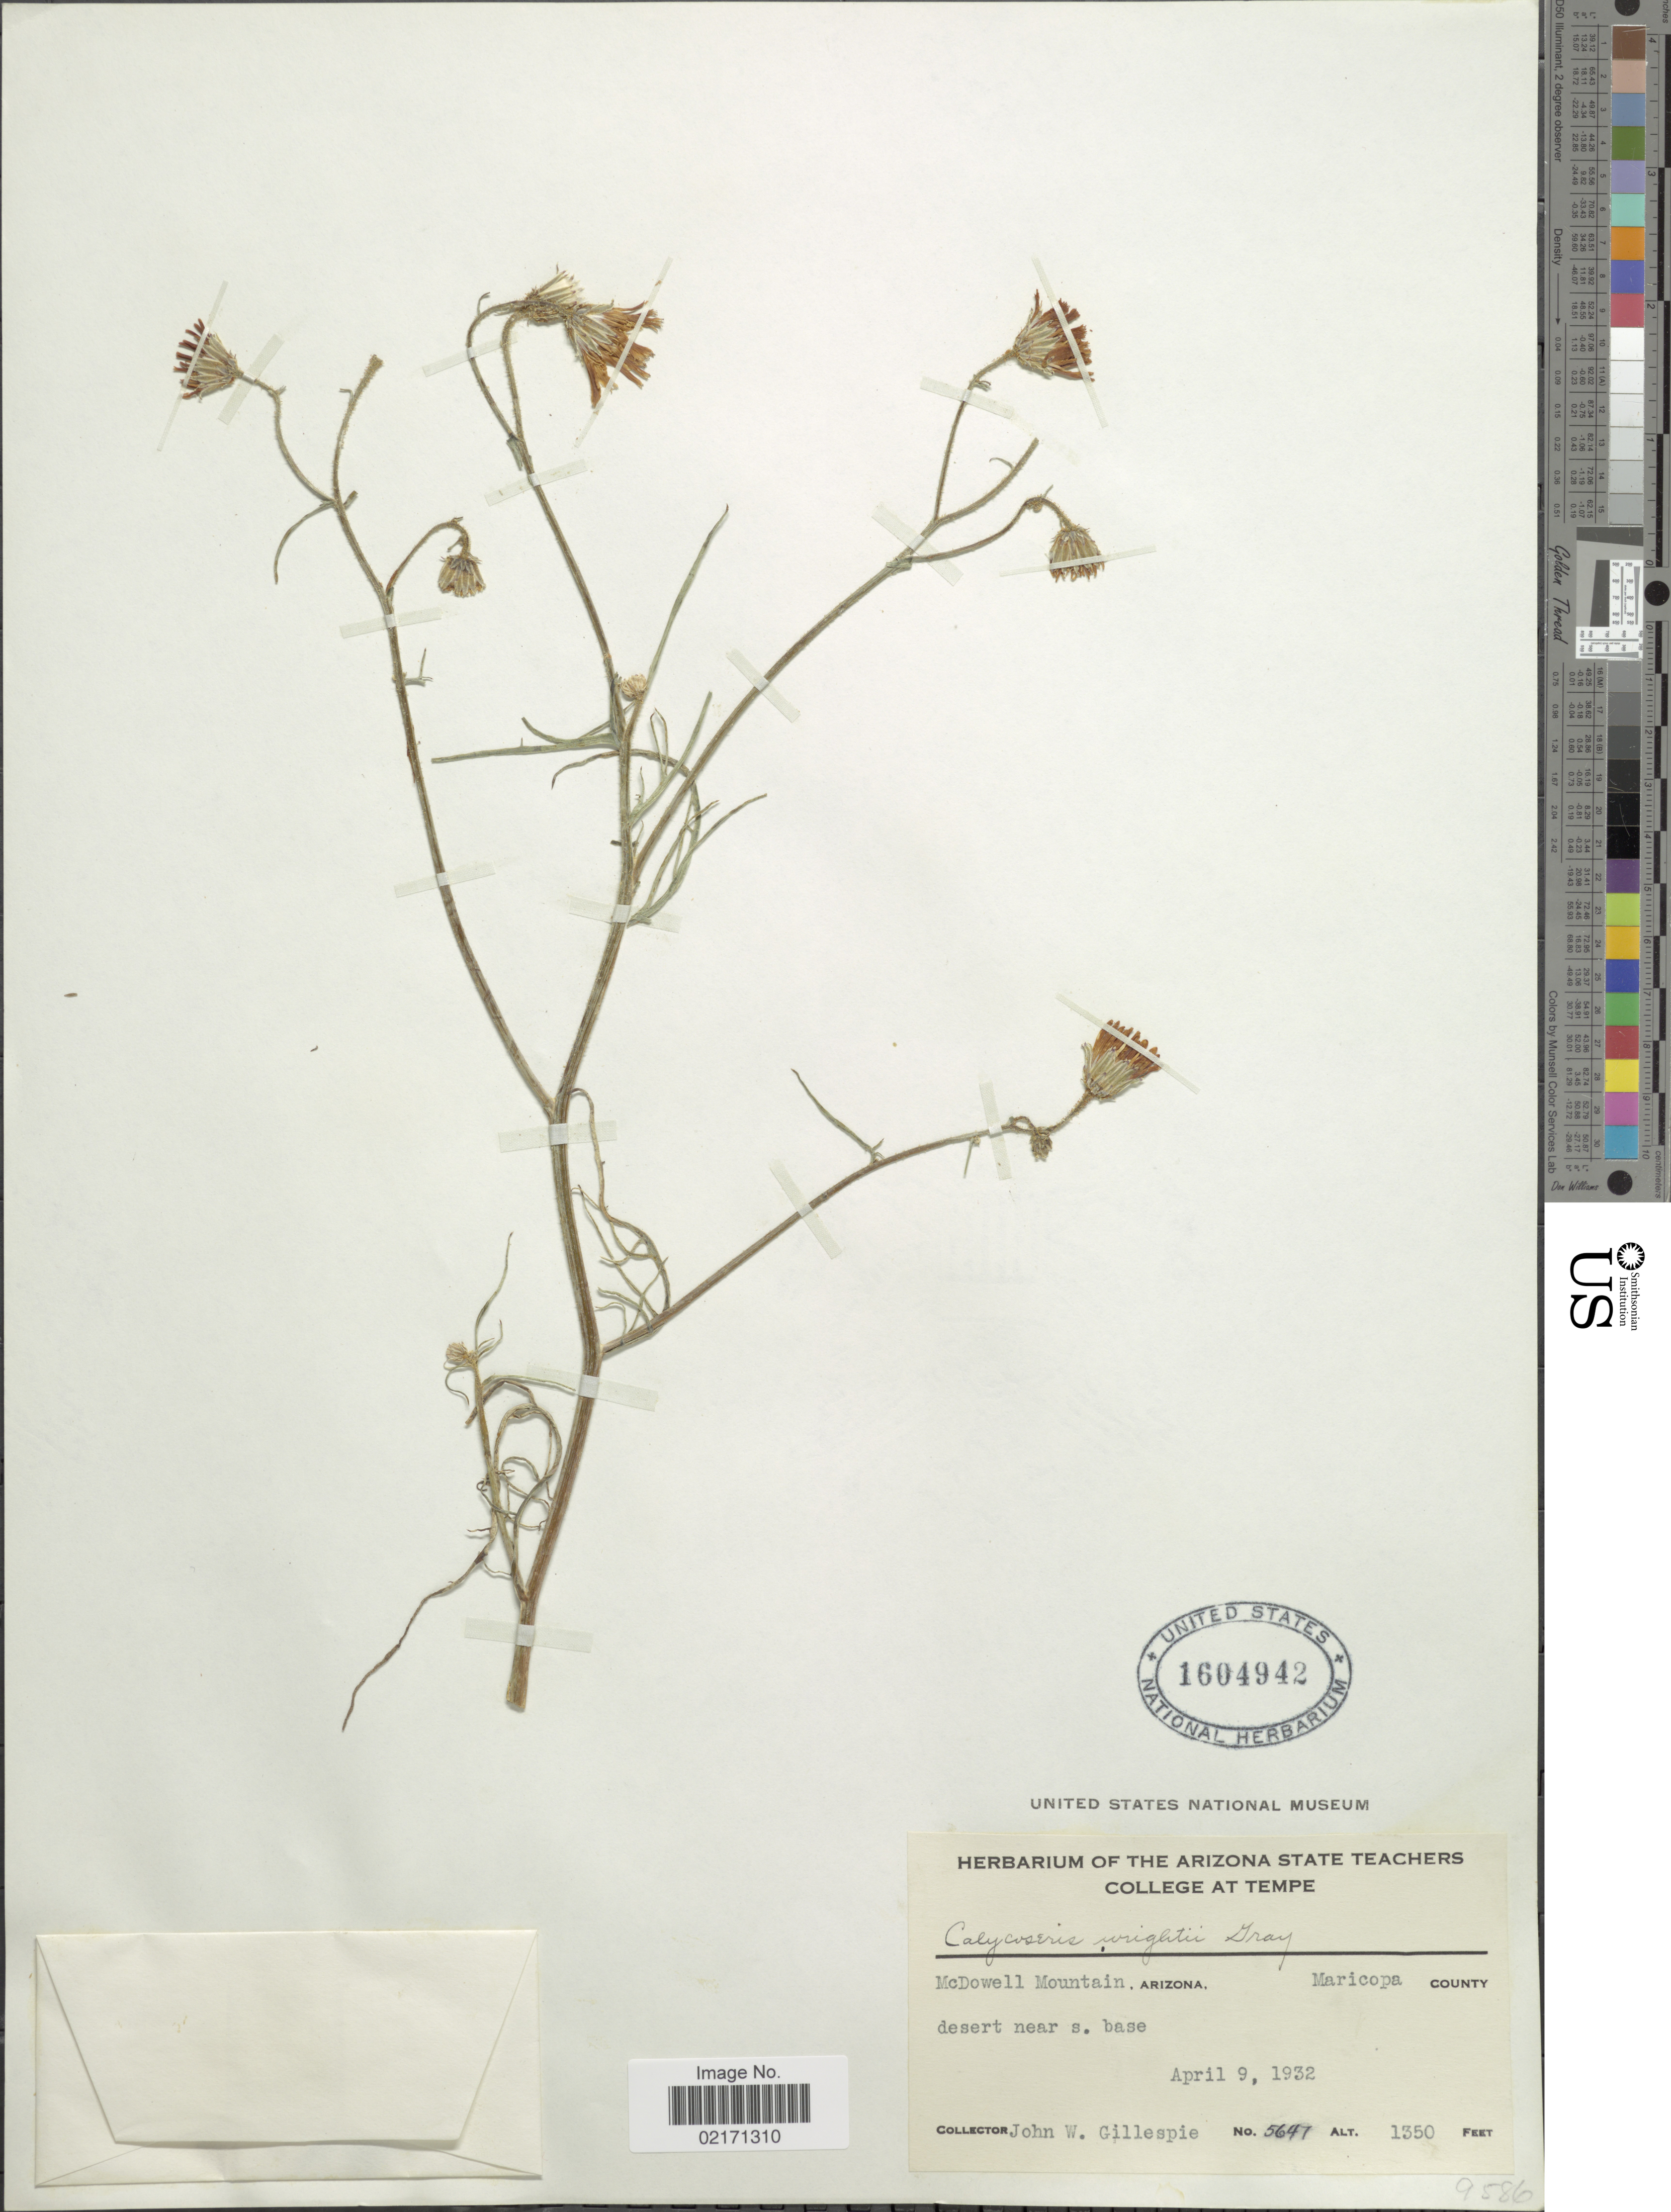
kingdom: Plantae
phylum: Tracheophyta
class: Magnoliopsida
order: Asterales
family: Asteraceae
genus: Calycoseris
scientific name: Calycoseris wrightii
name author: A. Gray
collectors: J. W. Gillespie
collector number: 5647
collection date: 1932-04-09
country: United States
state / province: Arizona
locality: McDowell Mountain. Maricpoa County, desert near s. base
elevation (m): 411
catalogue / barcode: US 1604942